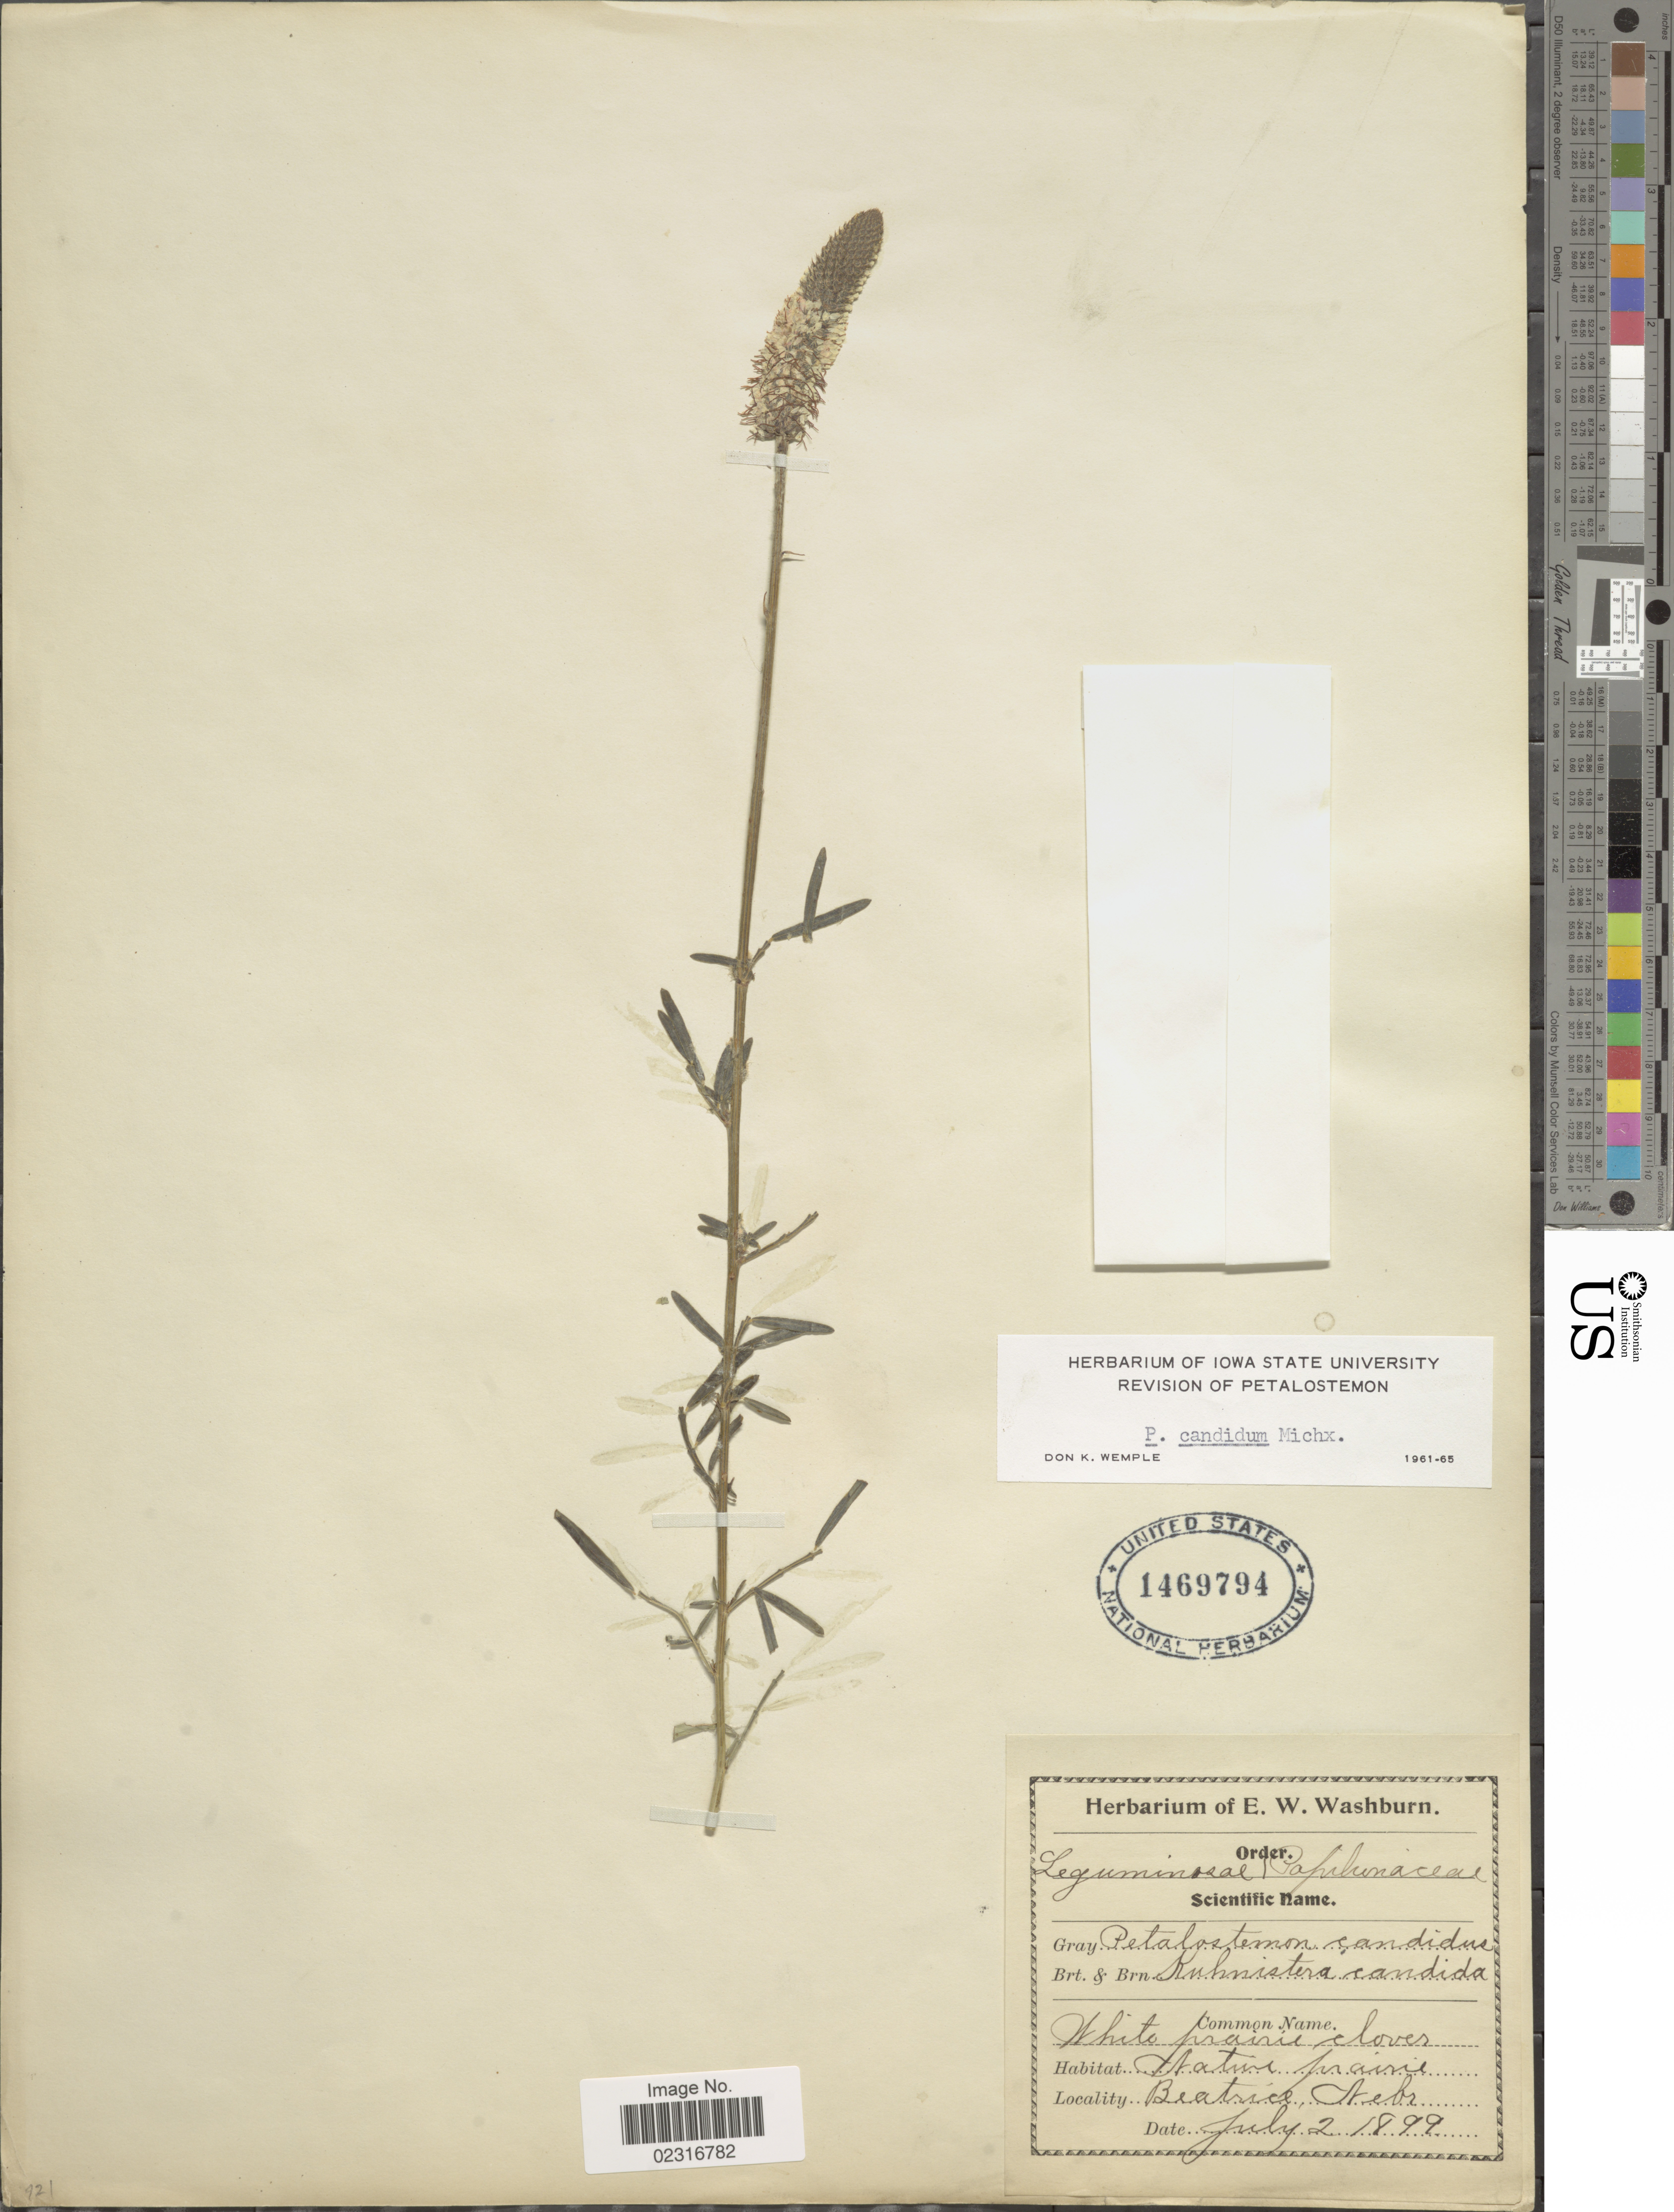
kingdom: Plantae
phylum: Tracheophyta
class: Magnoliopsida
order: Fabales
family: Fabaceae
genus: Dalea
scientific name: Dalea candida var. candida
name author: Michx. ex Willd.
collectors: E. Washburn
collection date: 1899-07-02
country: United States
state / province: Nebraska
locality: Beatrice, Nebr.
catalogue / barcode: US 1469794